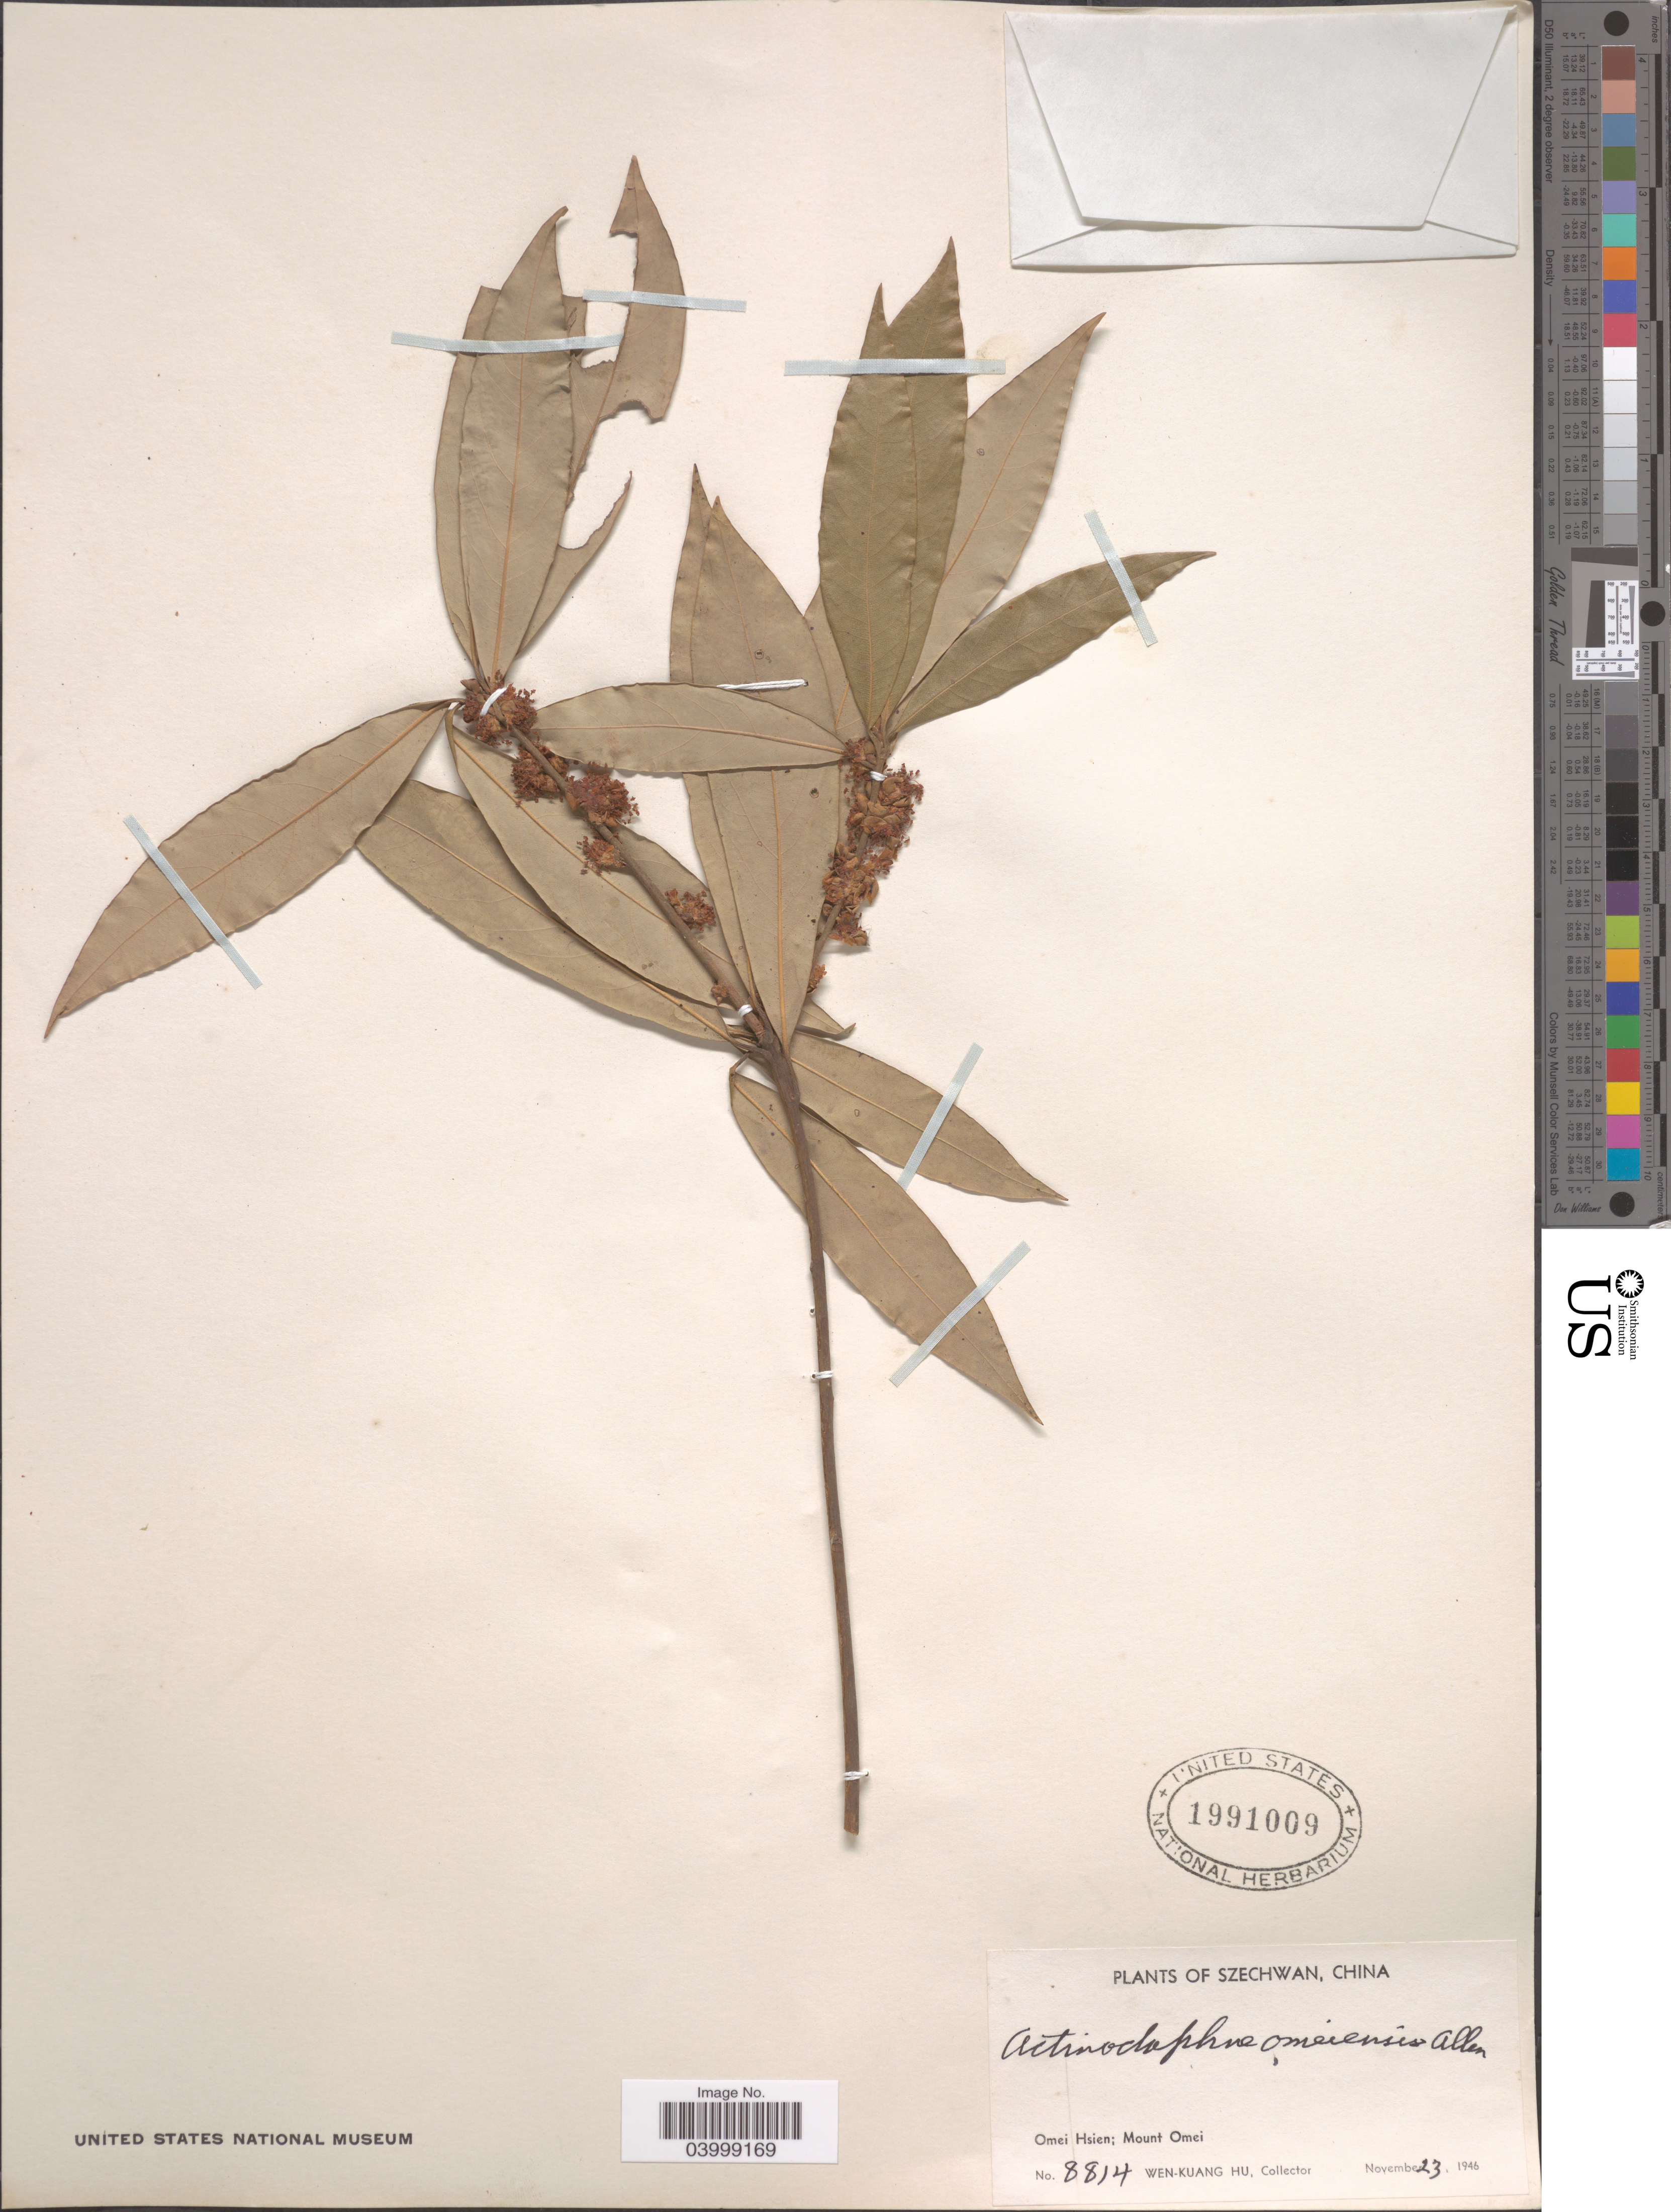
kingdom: Plantae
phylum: Tracheophyta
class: Magnoliopsida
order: Laurales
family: Lauraceae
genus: Actinodaphne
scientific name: Actinodaphne omeiensis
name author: (H. Liu) C.K. Allen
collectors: W. K. Hu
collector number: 8814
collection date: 1946-11-23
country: China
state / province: Sichuan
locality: Szechwan. Omei Hsien; Mount Omei.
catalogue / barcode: US 1991009